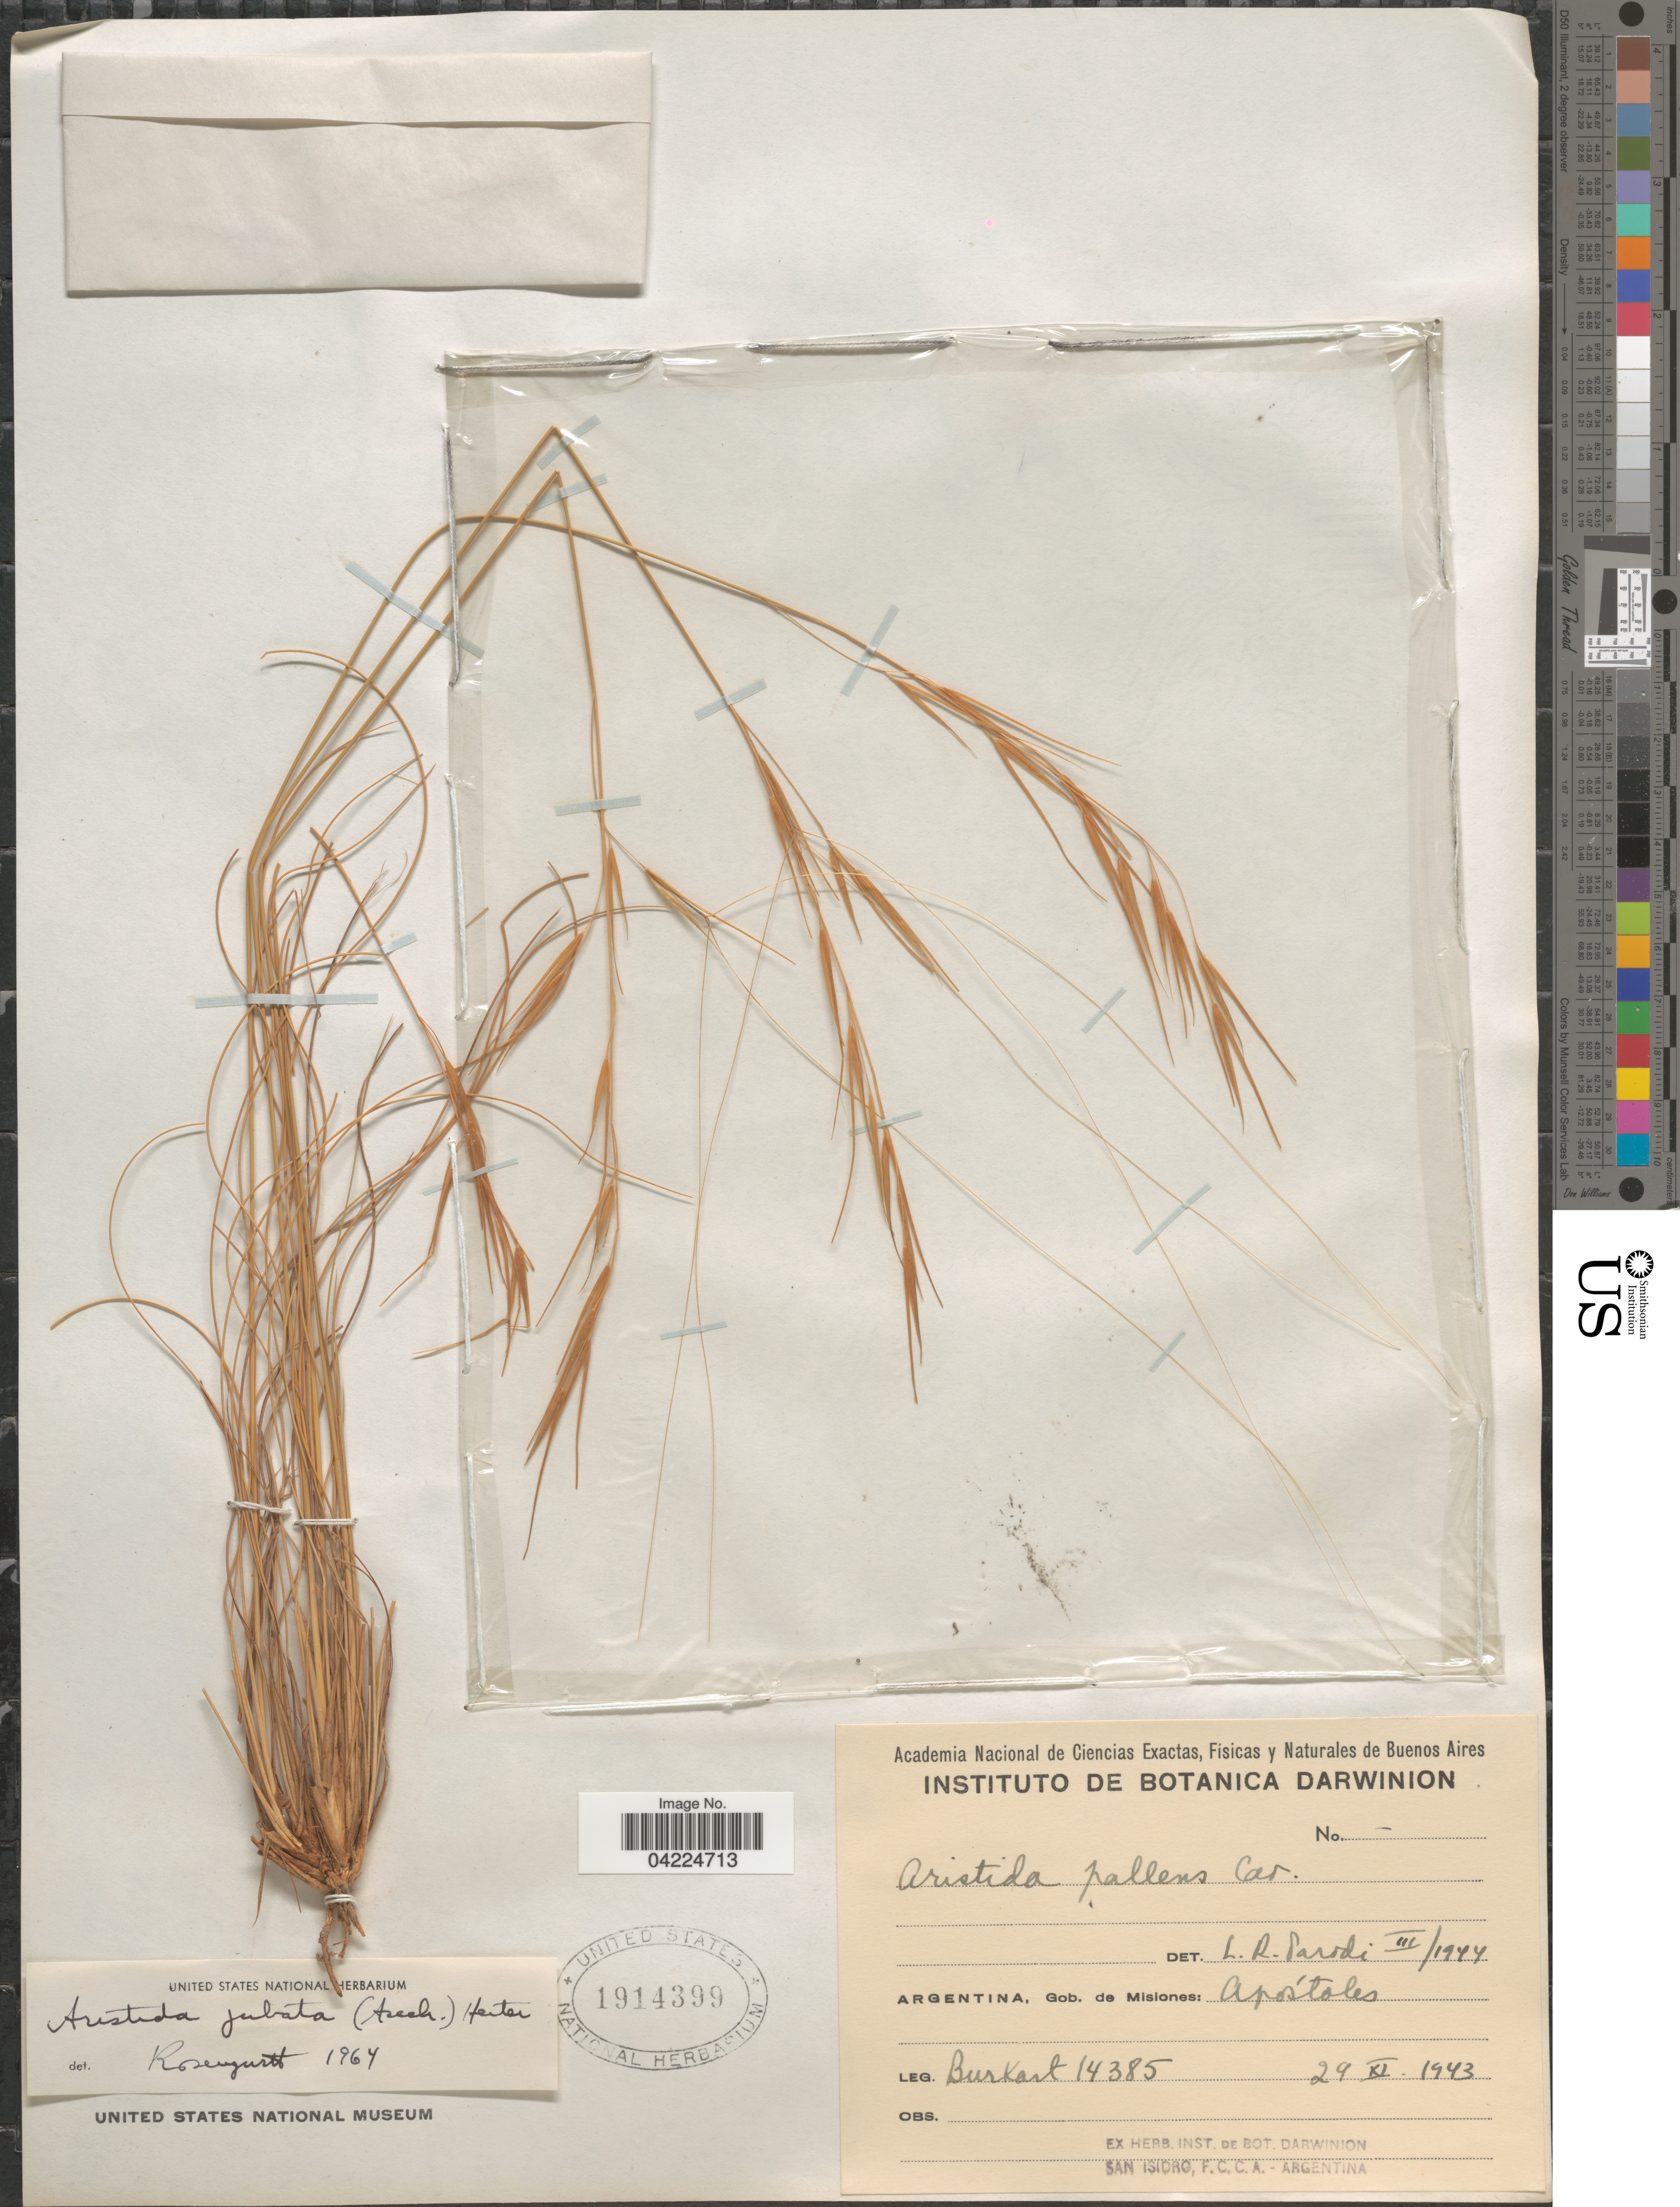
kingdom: Plantae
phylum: Tracheophyta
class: Liliopsida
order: Poales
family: Poaceae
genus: Aristida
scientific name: Aristida jubata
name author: (Arechav.) Herter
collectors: -- Burkart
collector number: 14385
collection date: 1943-11-29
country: Argentina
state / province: Misiones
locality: Gob. de Misiones: Apóstoles.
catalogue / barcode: US 1914399